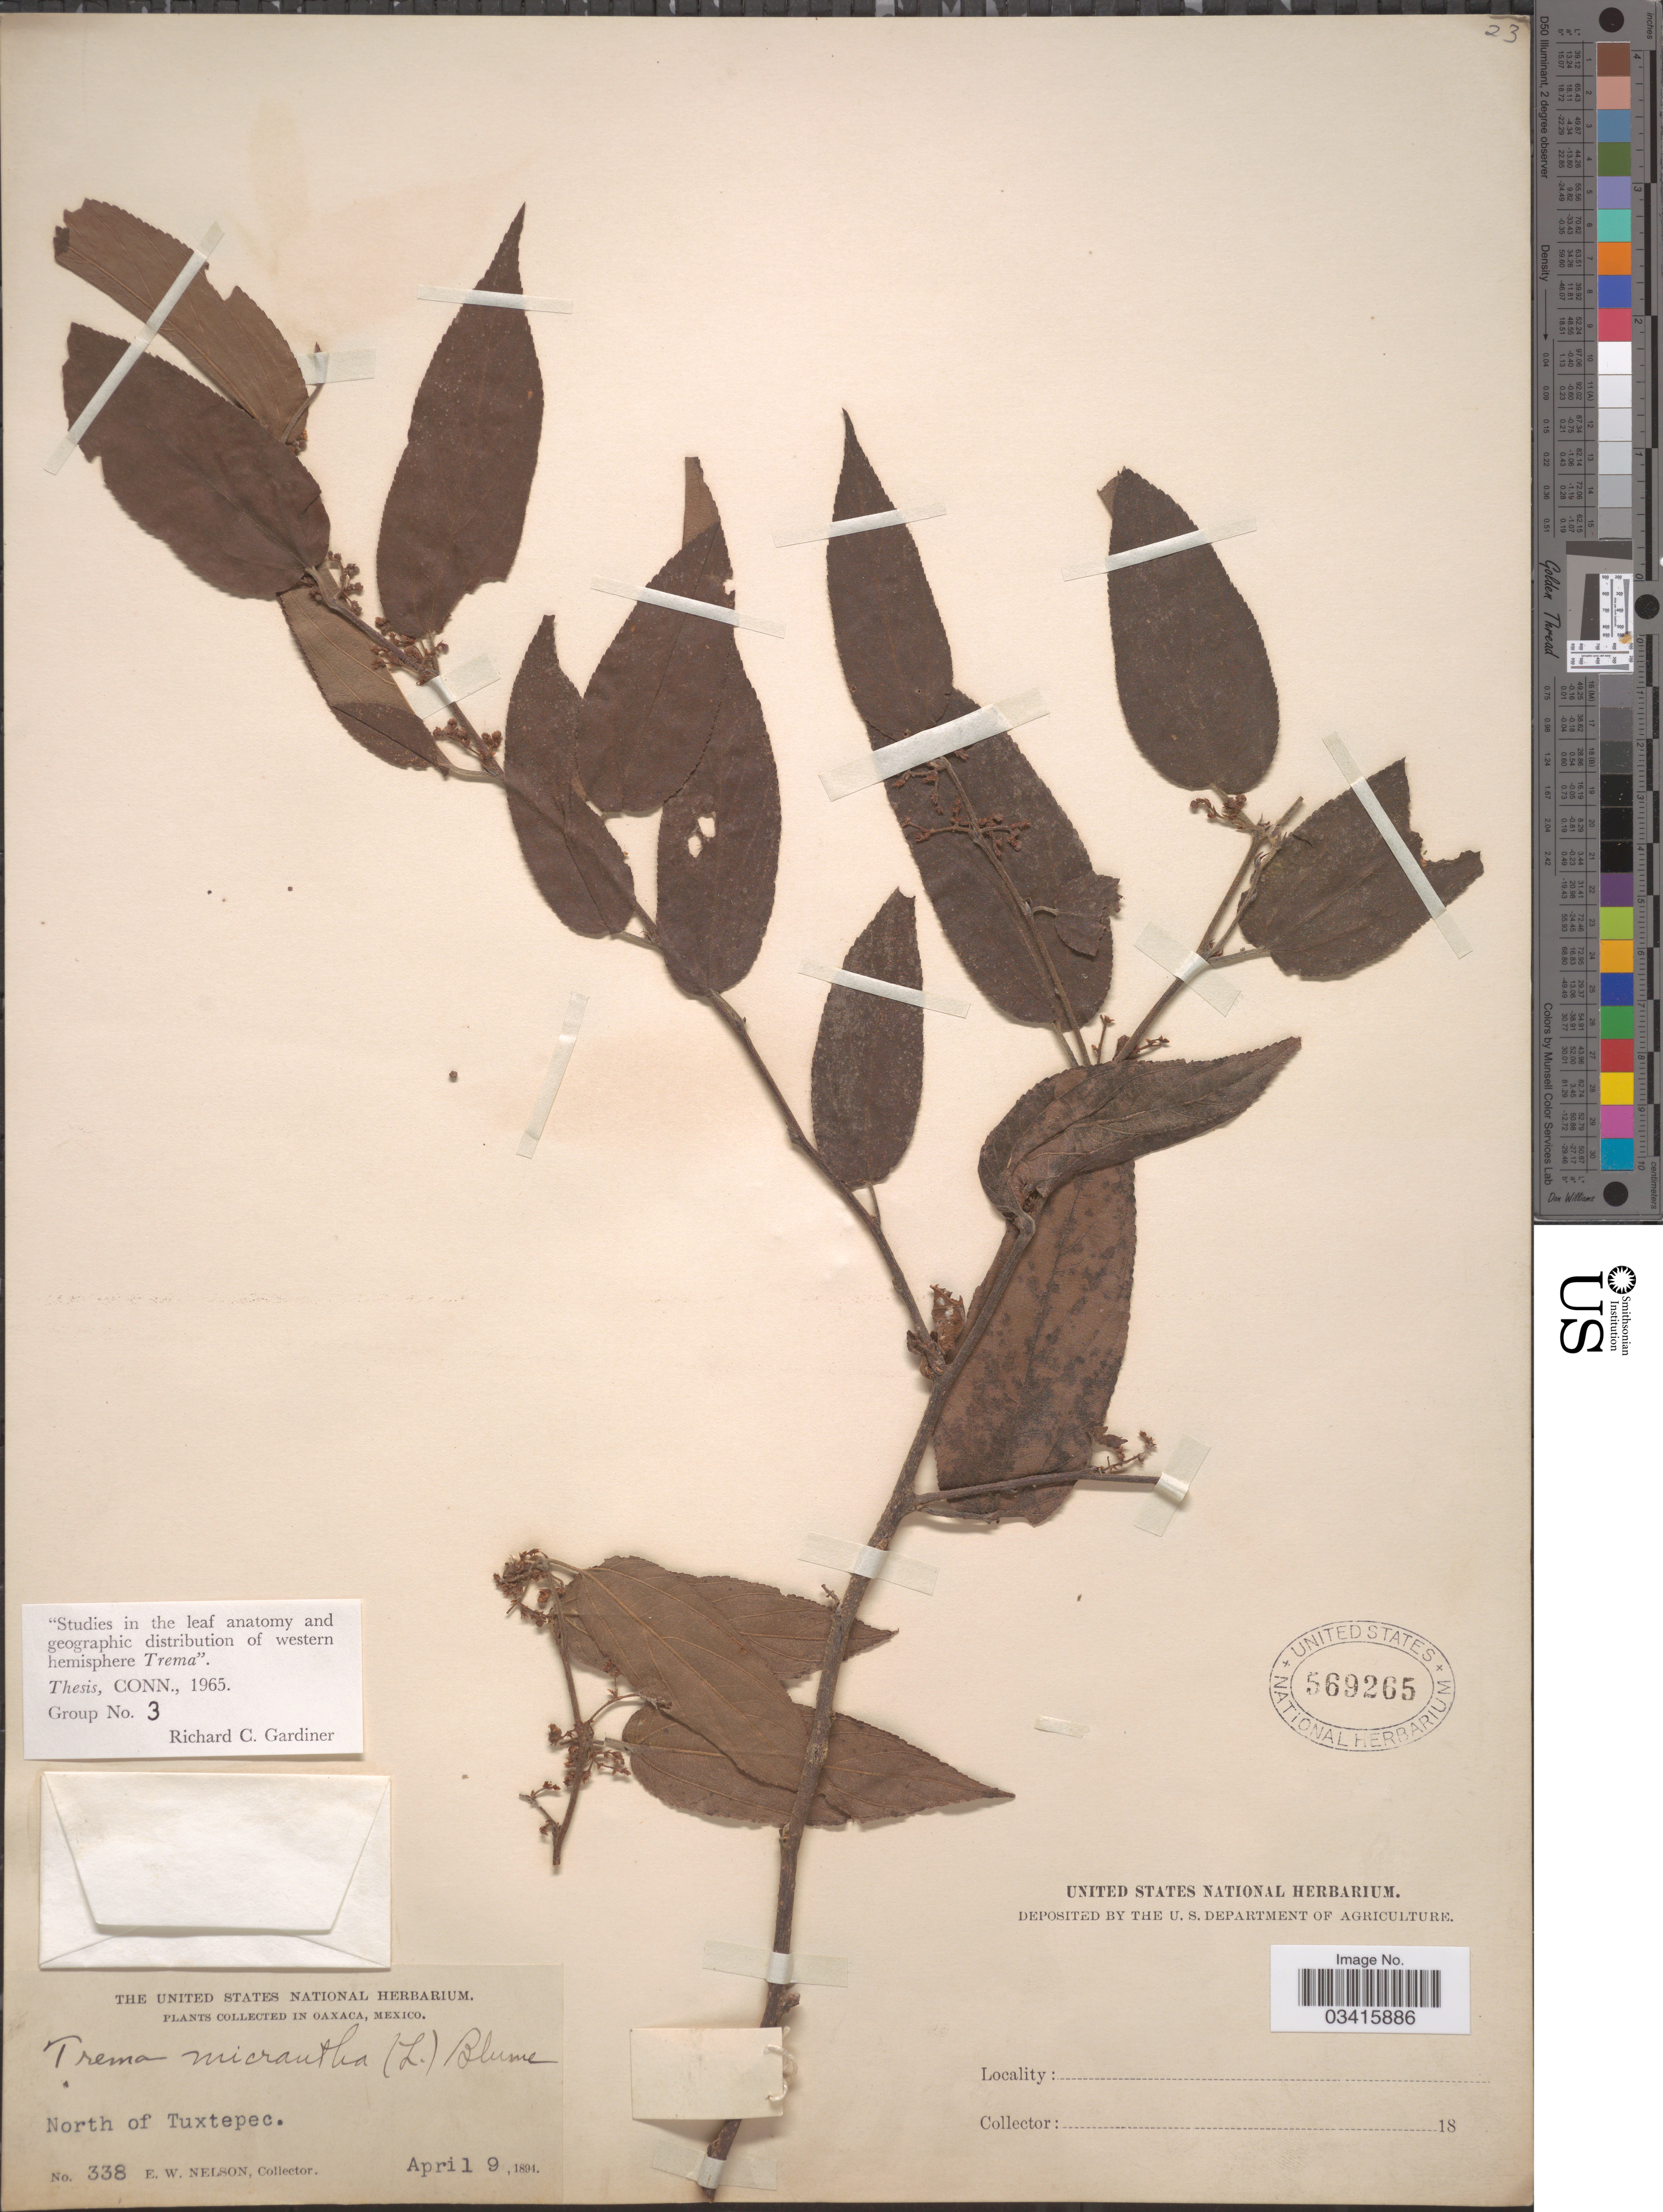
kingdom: Plantae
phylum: Tracheophyta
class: Magnoliopsida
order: Rosales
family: Cannabaceae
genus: Trema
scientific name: Trema micranthum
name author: (L.) Blume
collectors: E. W. Nelson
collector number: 338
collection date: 1894-04-09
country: Mexico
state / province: Oaxaca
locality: North of Tuxtepec.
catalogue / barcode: US 569265